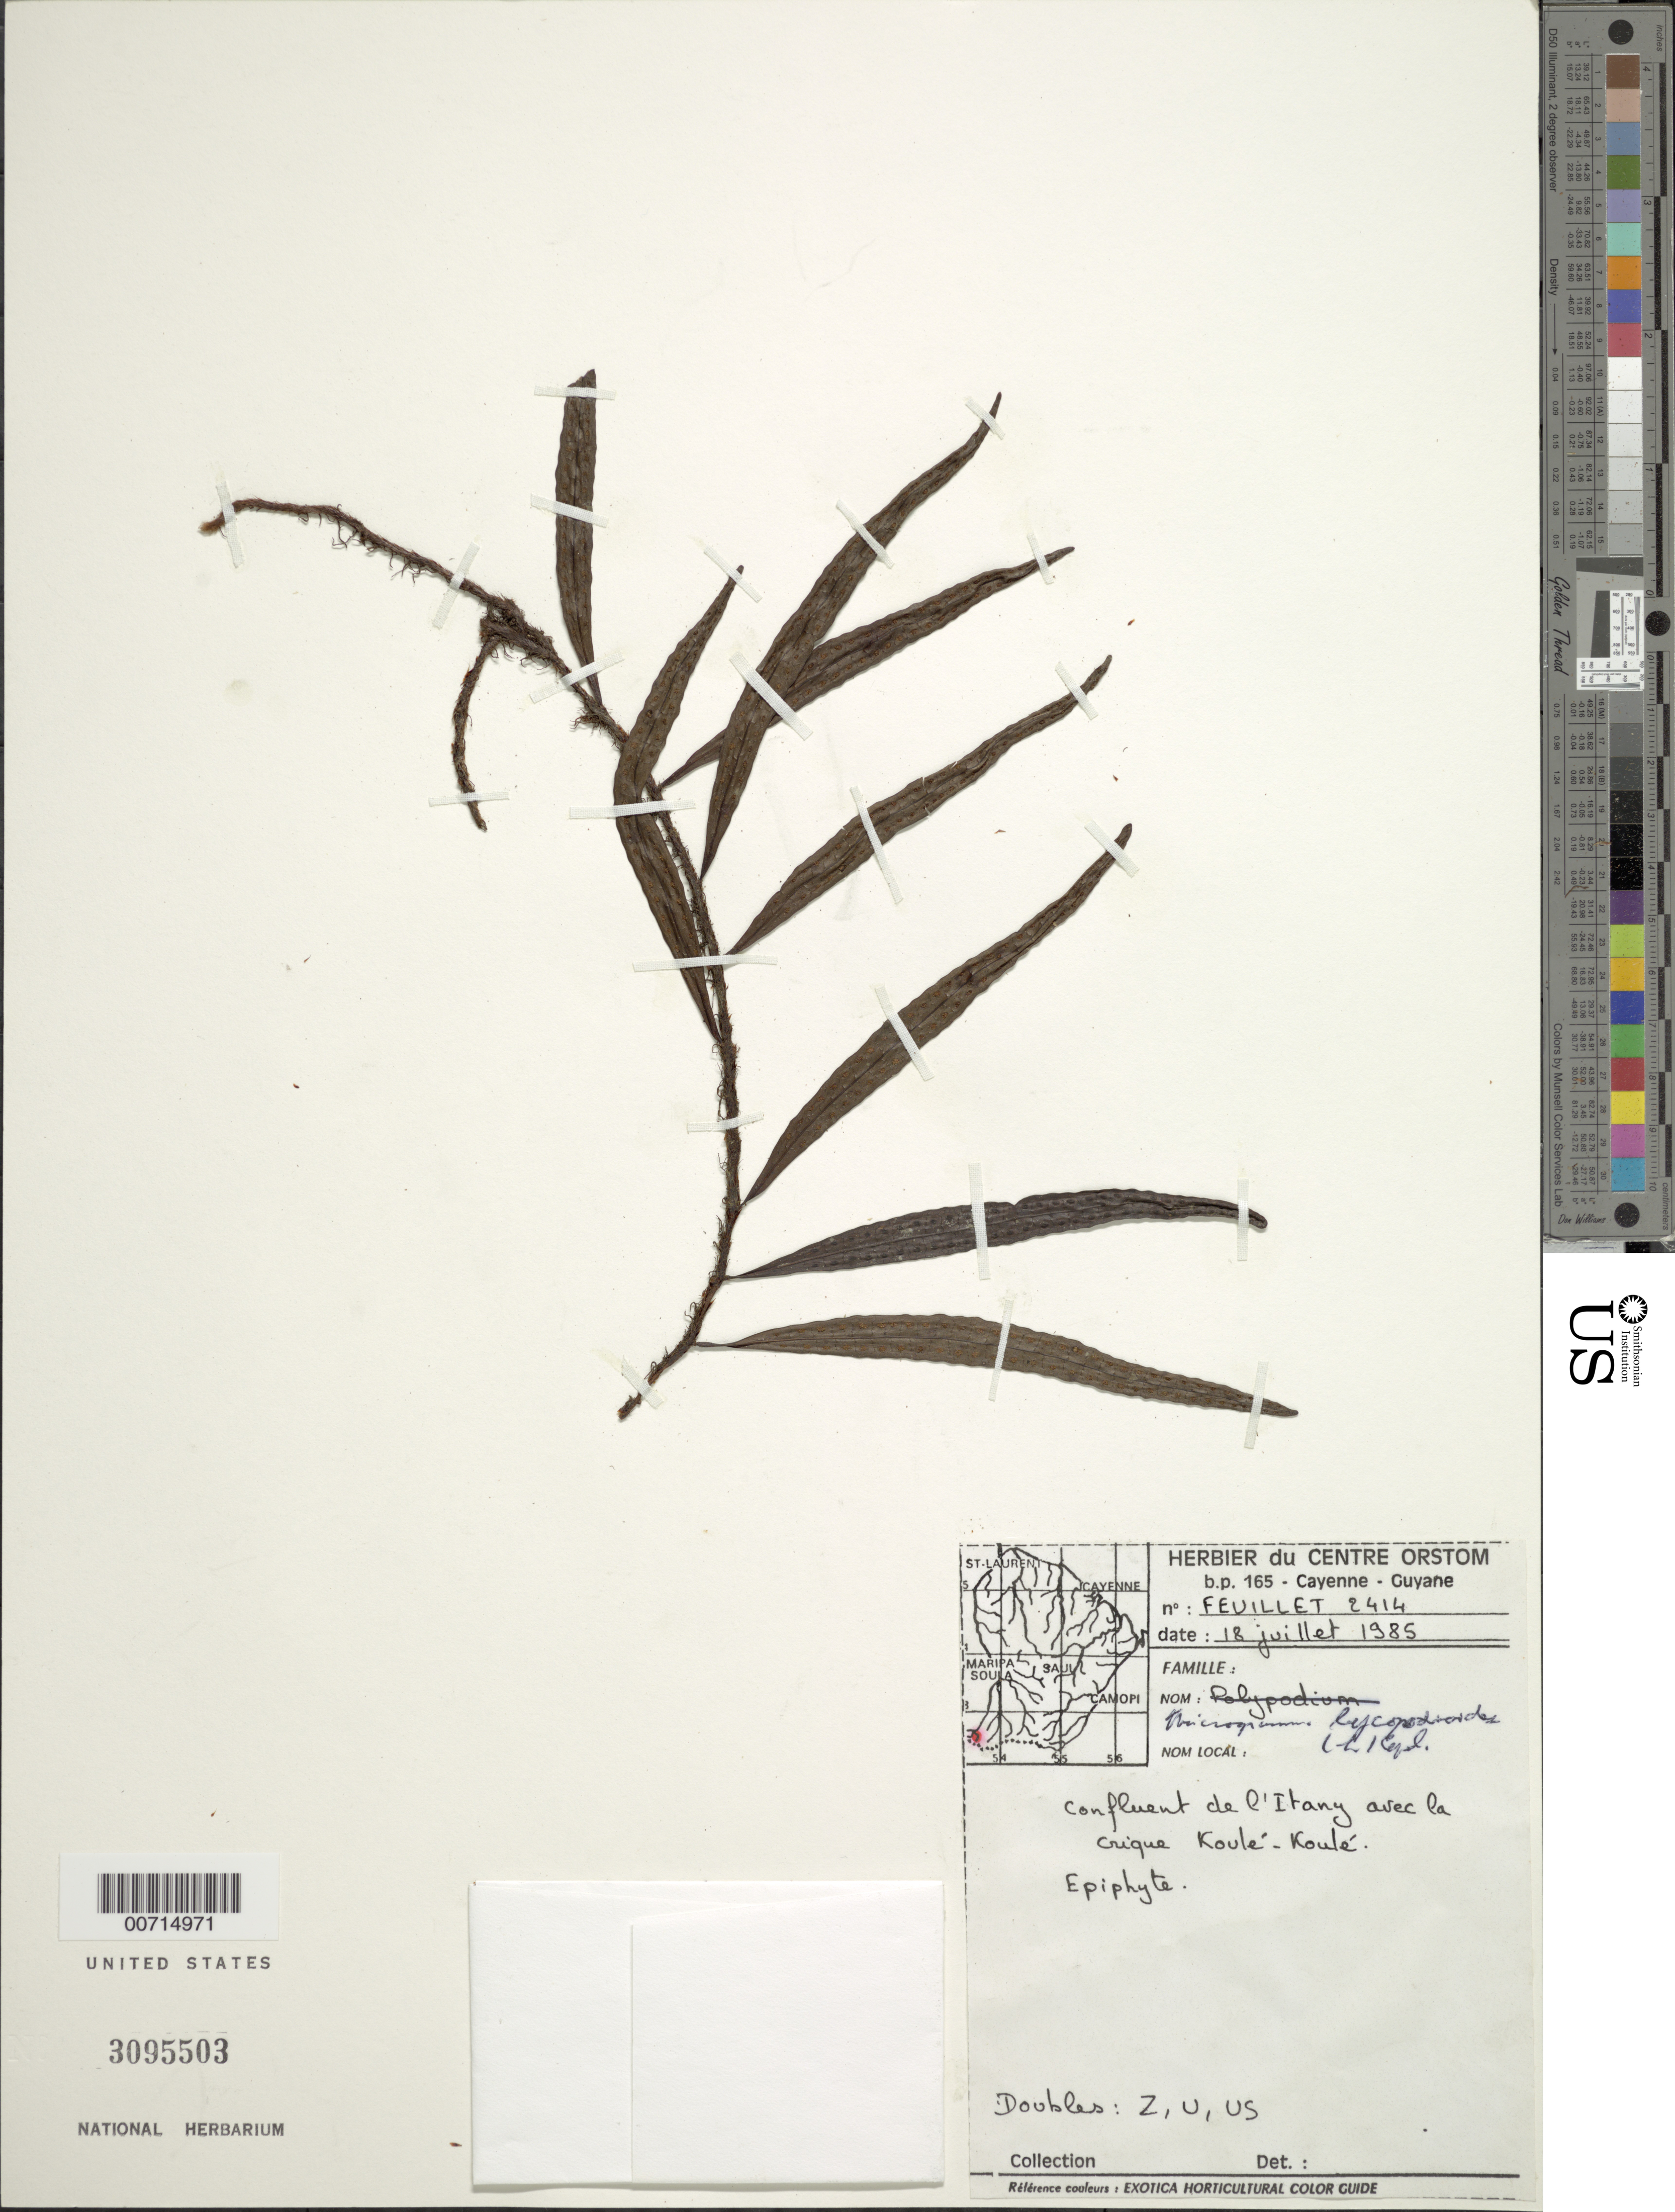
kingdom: Plantae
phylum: Tracheophyta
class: Polypodiopsida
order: Polypodiales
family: Polypodiaceae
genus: Microgramma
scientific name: Microgramma lycopodioides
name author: (L.) Copel.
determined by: Lellinger, David B., (BOT), Smithsonian Institution - National Museum of Natural History (UNITED STATES)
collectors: C. Feuillet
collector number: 2414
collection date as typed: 18-Jul-85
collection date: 1985-07-18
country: French Guiana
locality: Rivière Itany, confluent avec de la crique Koulé-Koulé, Monts Tumuc-Humac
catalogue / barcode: US 3095503